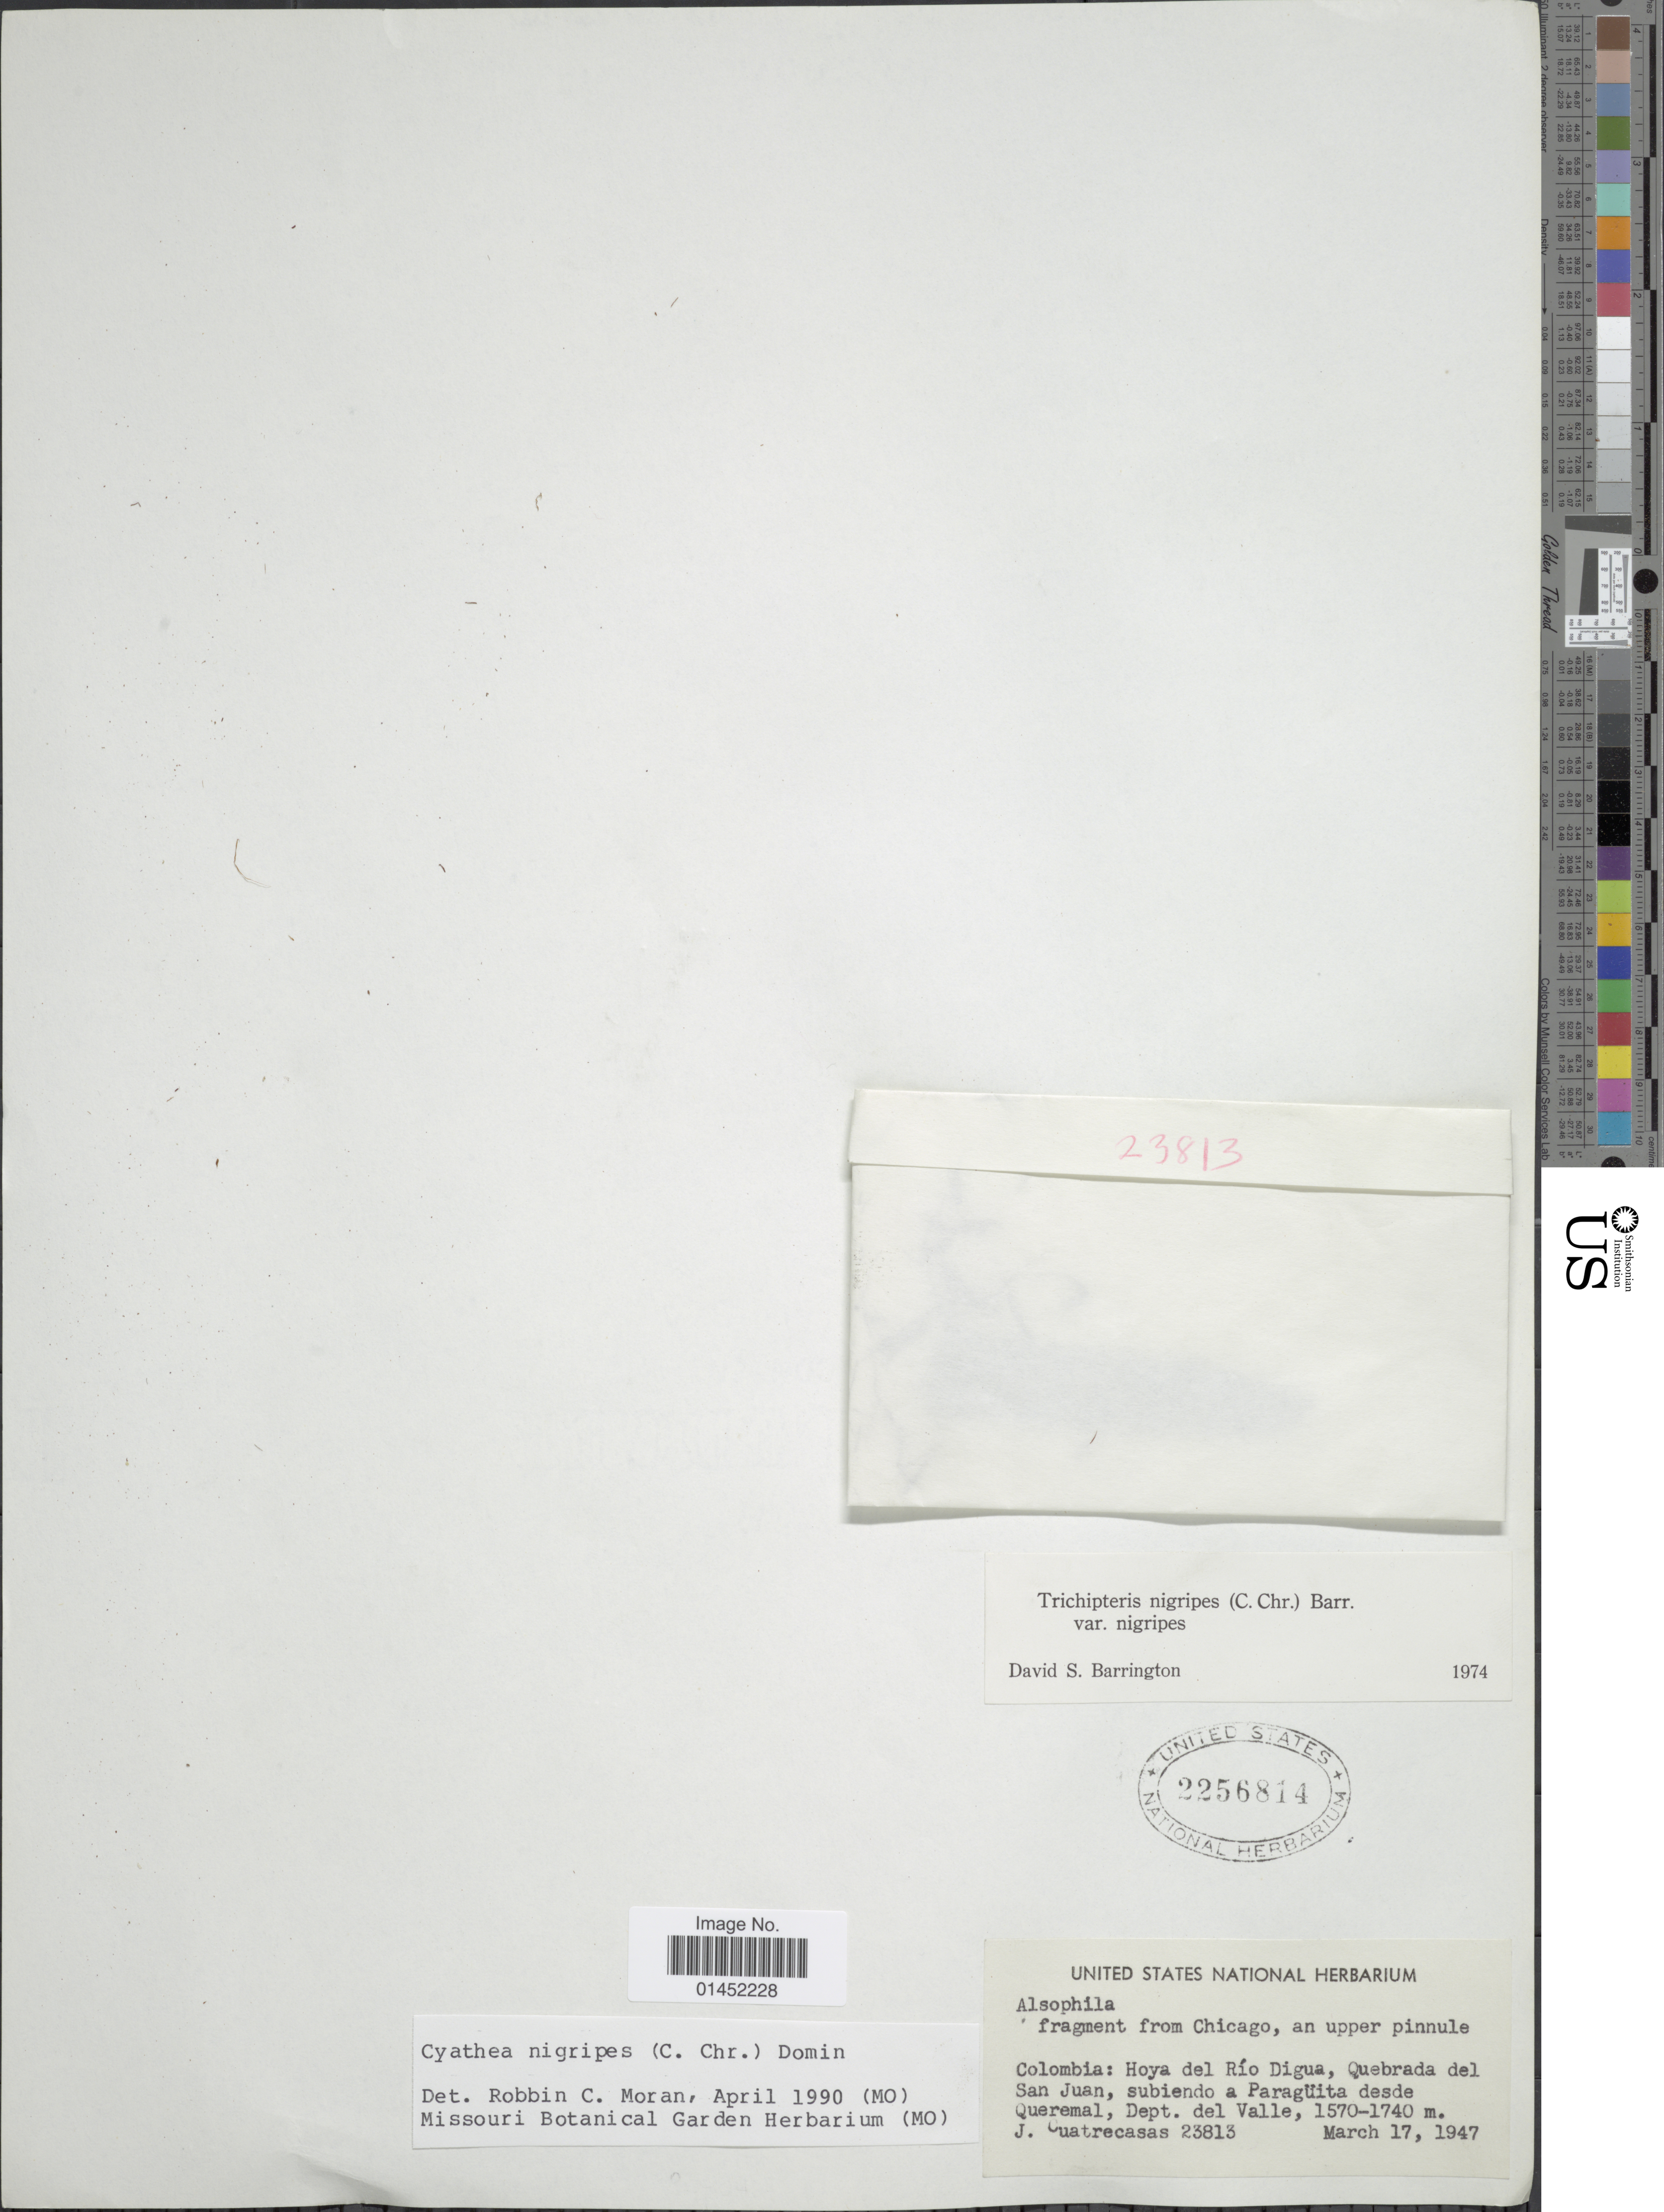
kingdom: Plantae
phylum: Tracheophyta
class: Polypodiopsida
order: Cyatheales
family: Cyatheaceae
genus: Cyathea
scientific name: Cyathea nigripes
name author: (C. Chr.) Domin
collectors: J. Cuatrecasas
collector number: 23813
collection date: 1947-03-17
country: Colombia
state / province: Valle del Cauca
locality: Hoya del Río Diua, Quebrada del San Juan, subiendo a Paragüita desde Queremal, Dept del Valle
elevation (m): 1570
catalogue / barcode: US 2256814